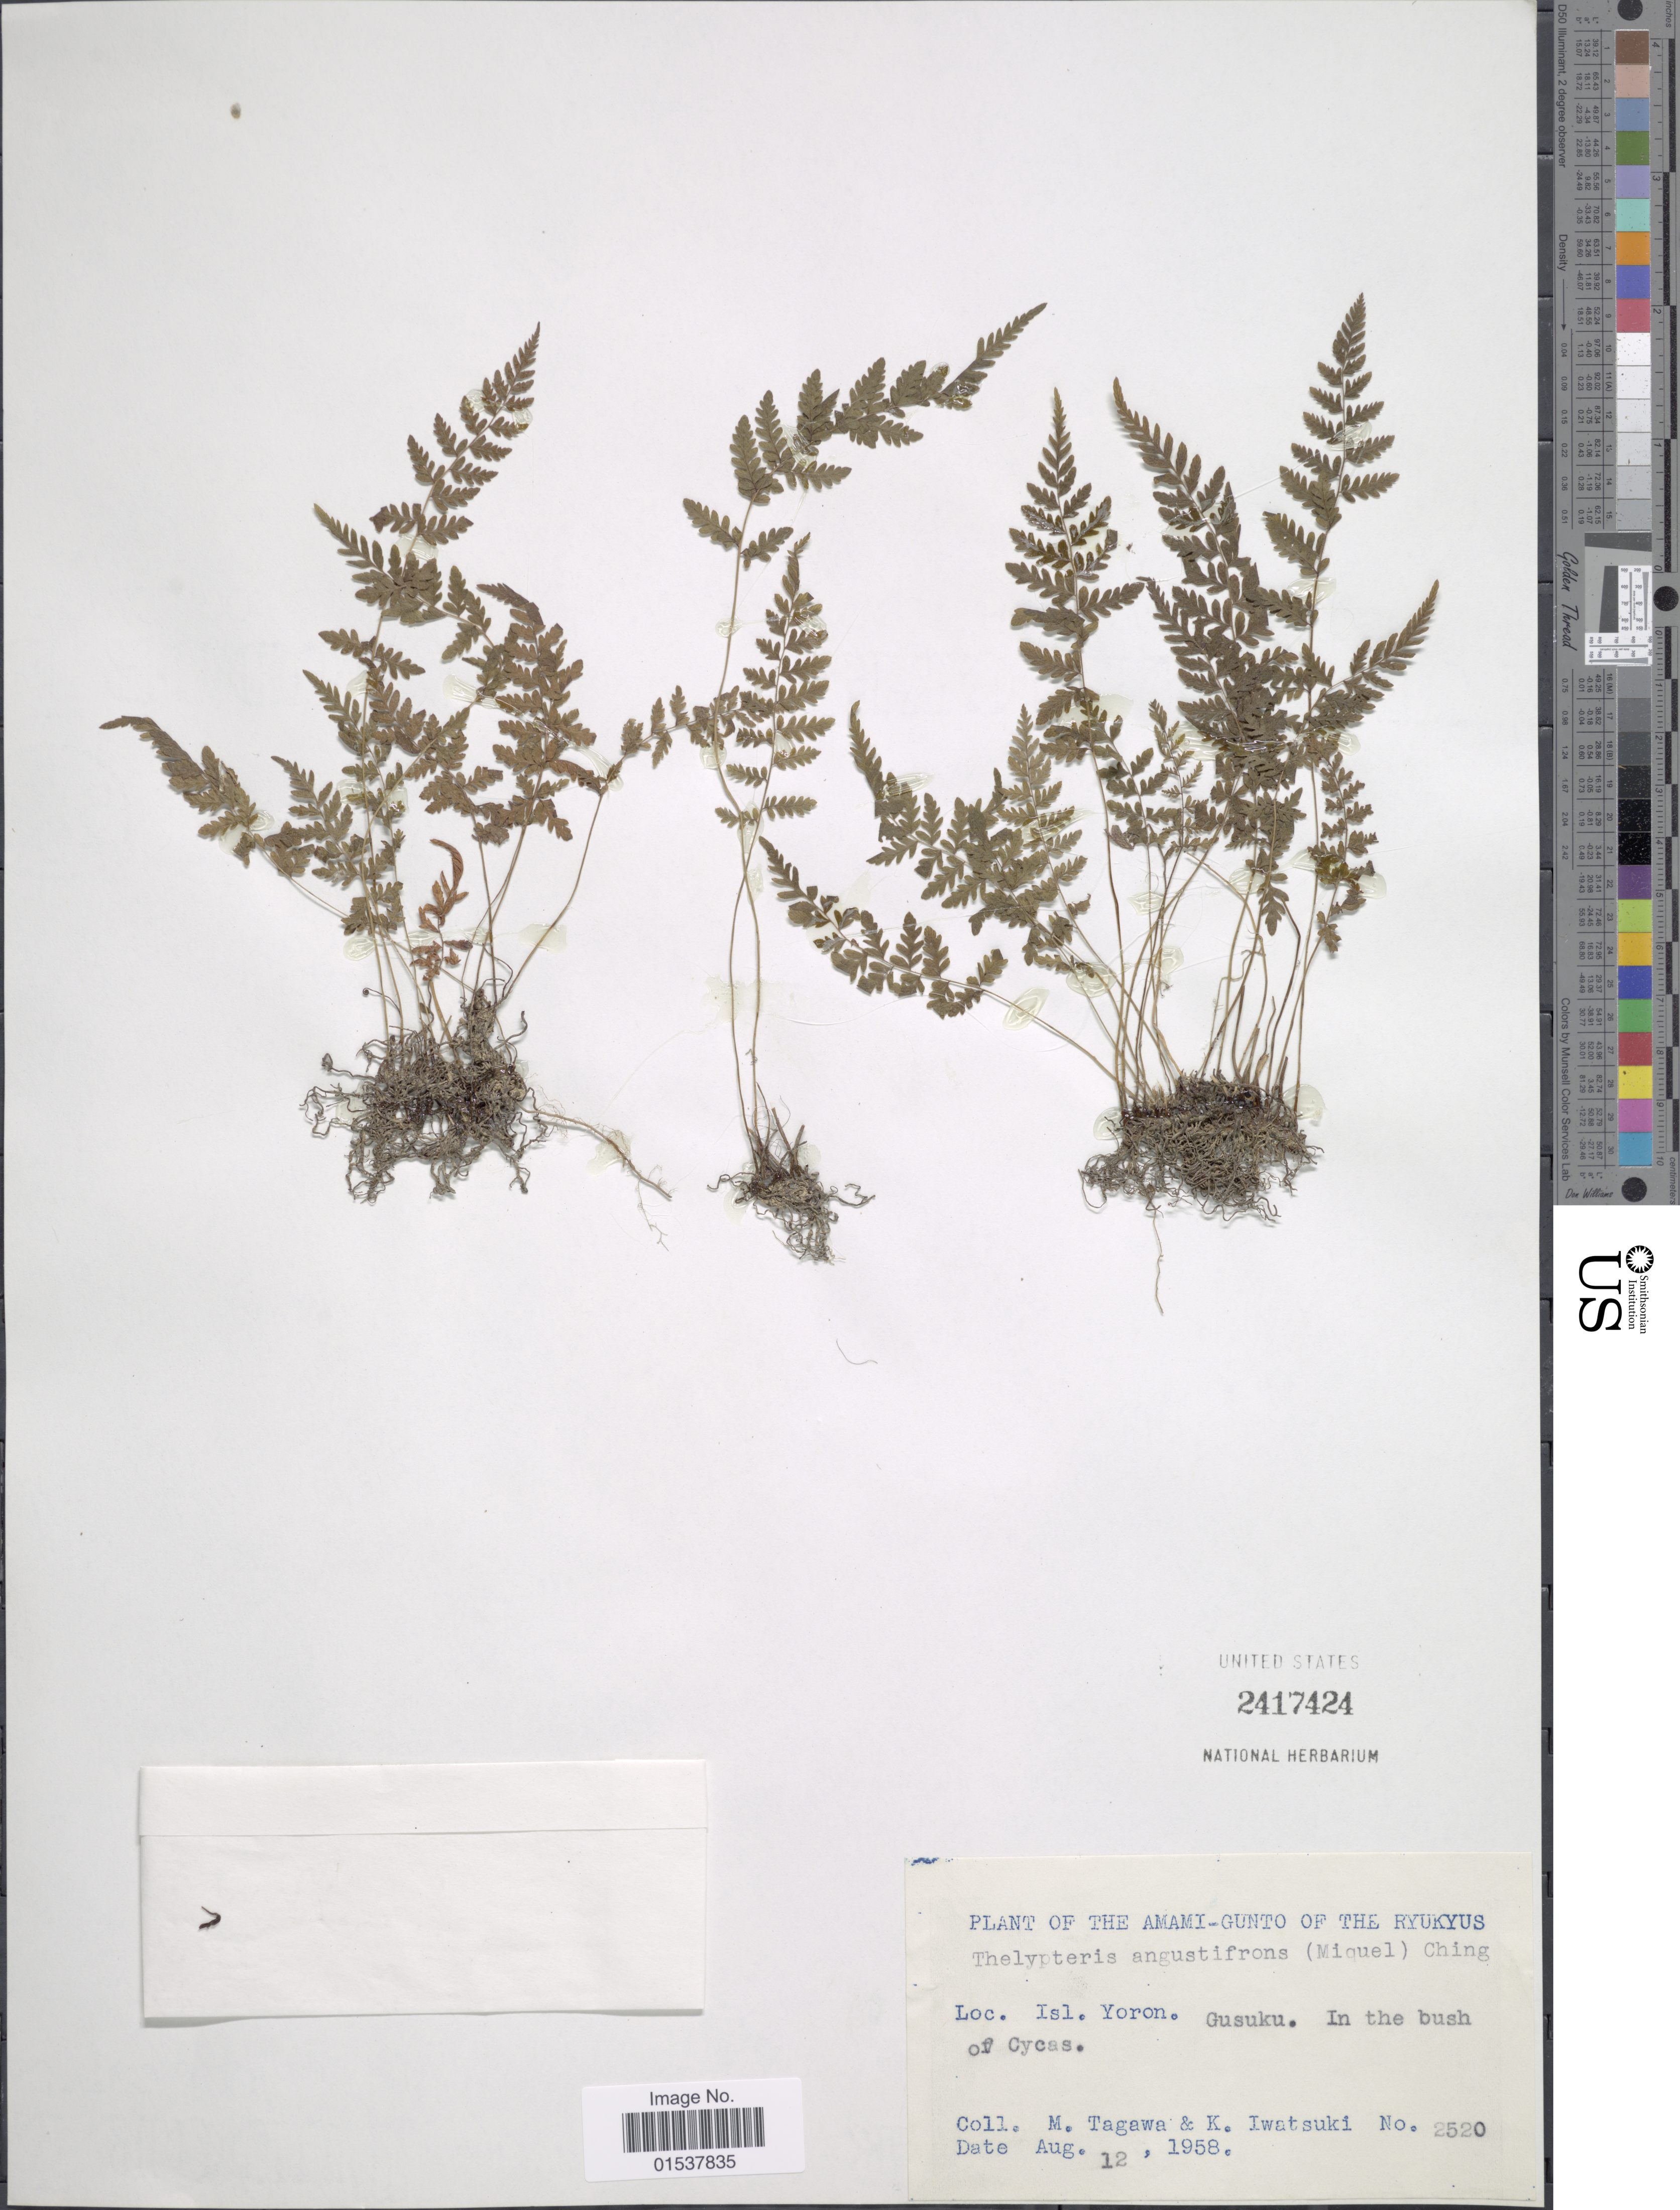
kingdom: Plantae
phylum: Tracheophyta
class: Polypodiopsida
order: Polypodiales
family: Thelypteridaceae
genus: Parathelypteris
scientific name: Parathelypteris angustifrons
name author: (Miq.) Ching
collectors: M. Tagawa & K. Iwatsuki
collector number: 2520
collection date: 1958-08-12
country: Japan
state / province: Okinawa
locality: Amami-Gunto of the Ryukyus, Isl. Yoron, Gusuku, in the bush of Cycas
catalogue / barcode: US 2417424